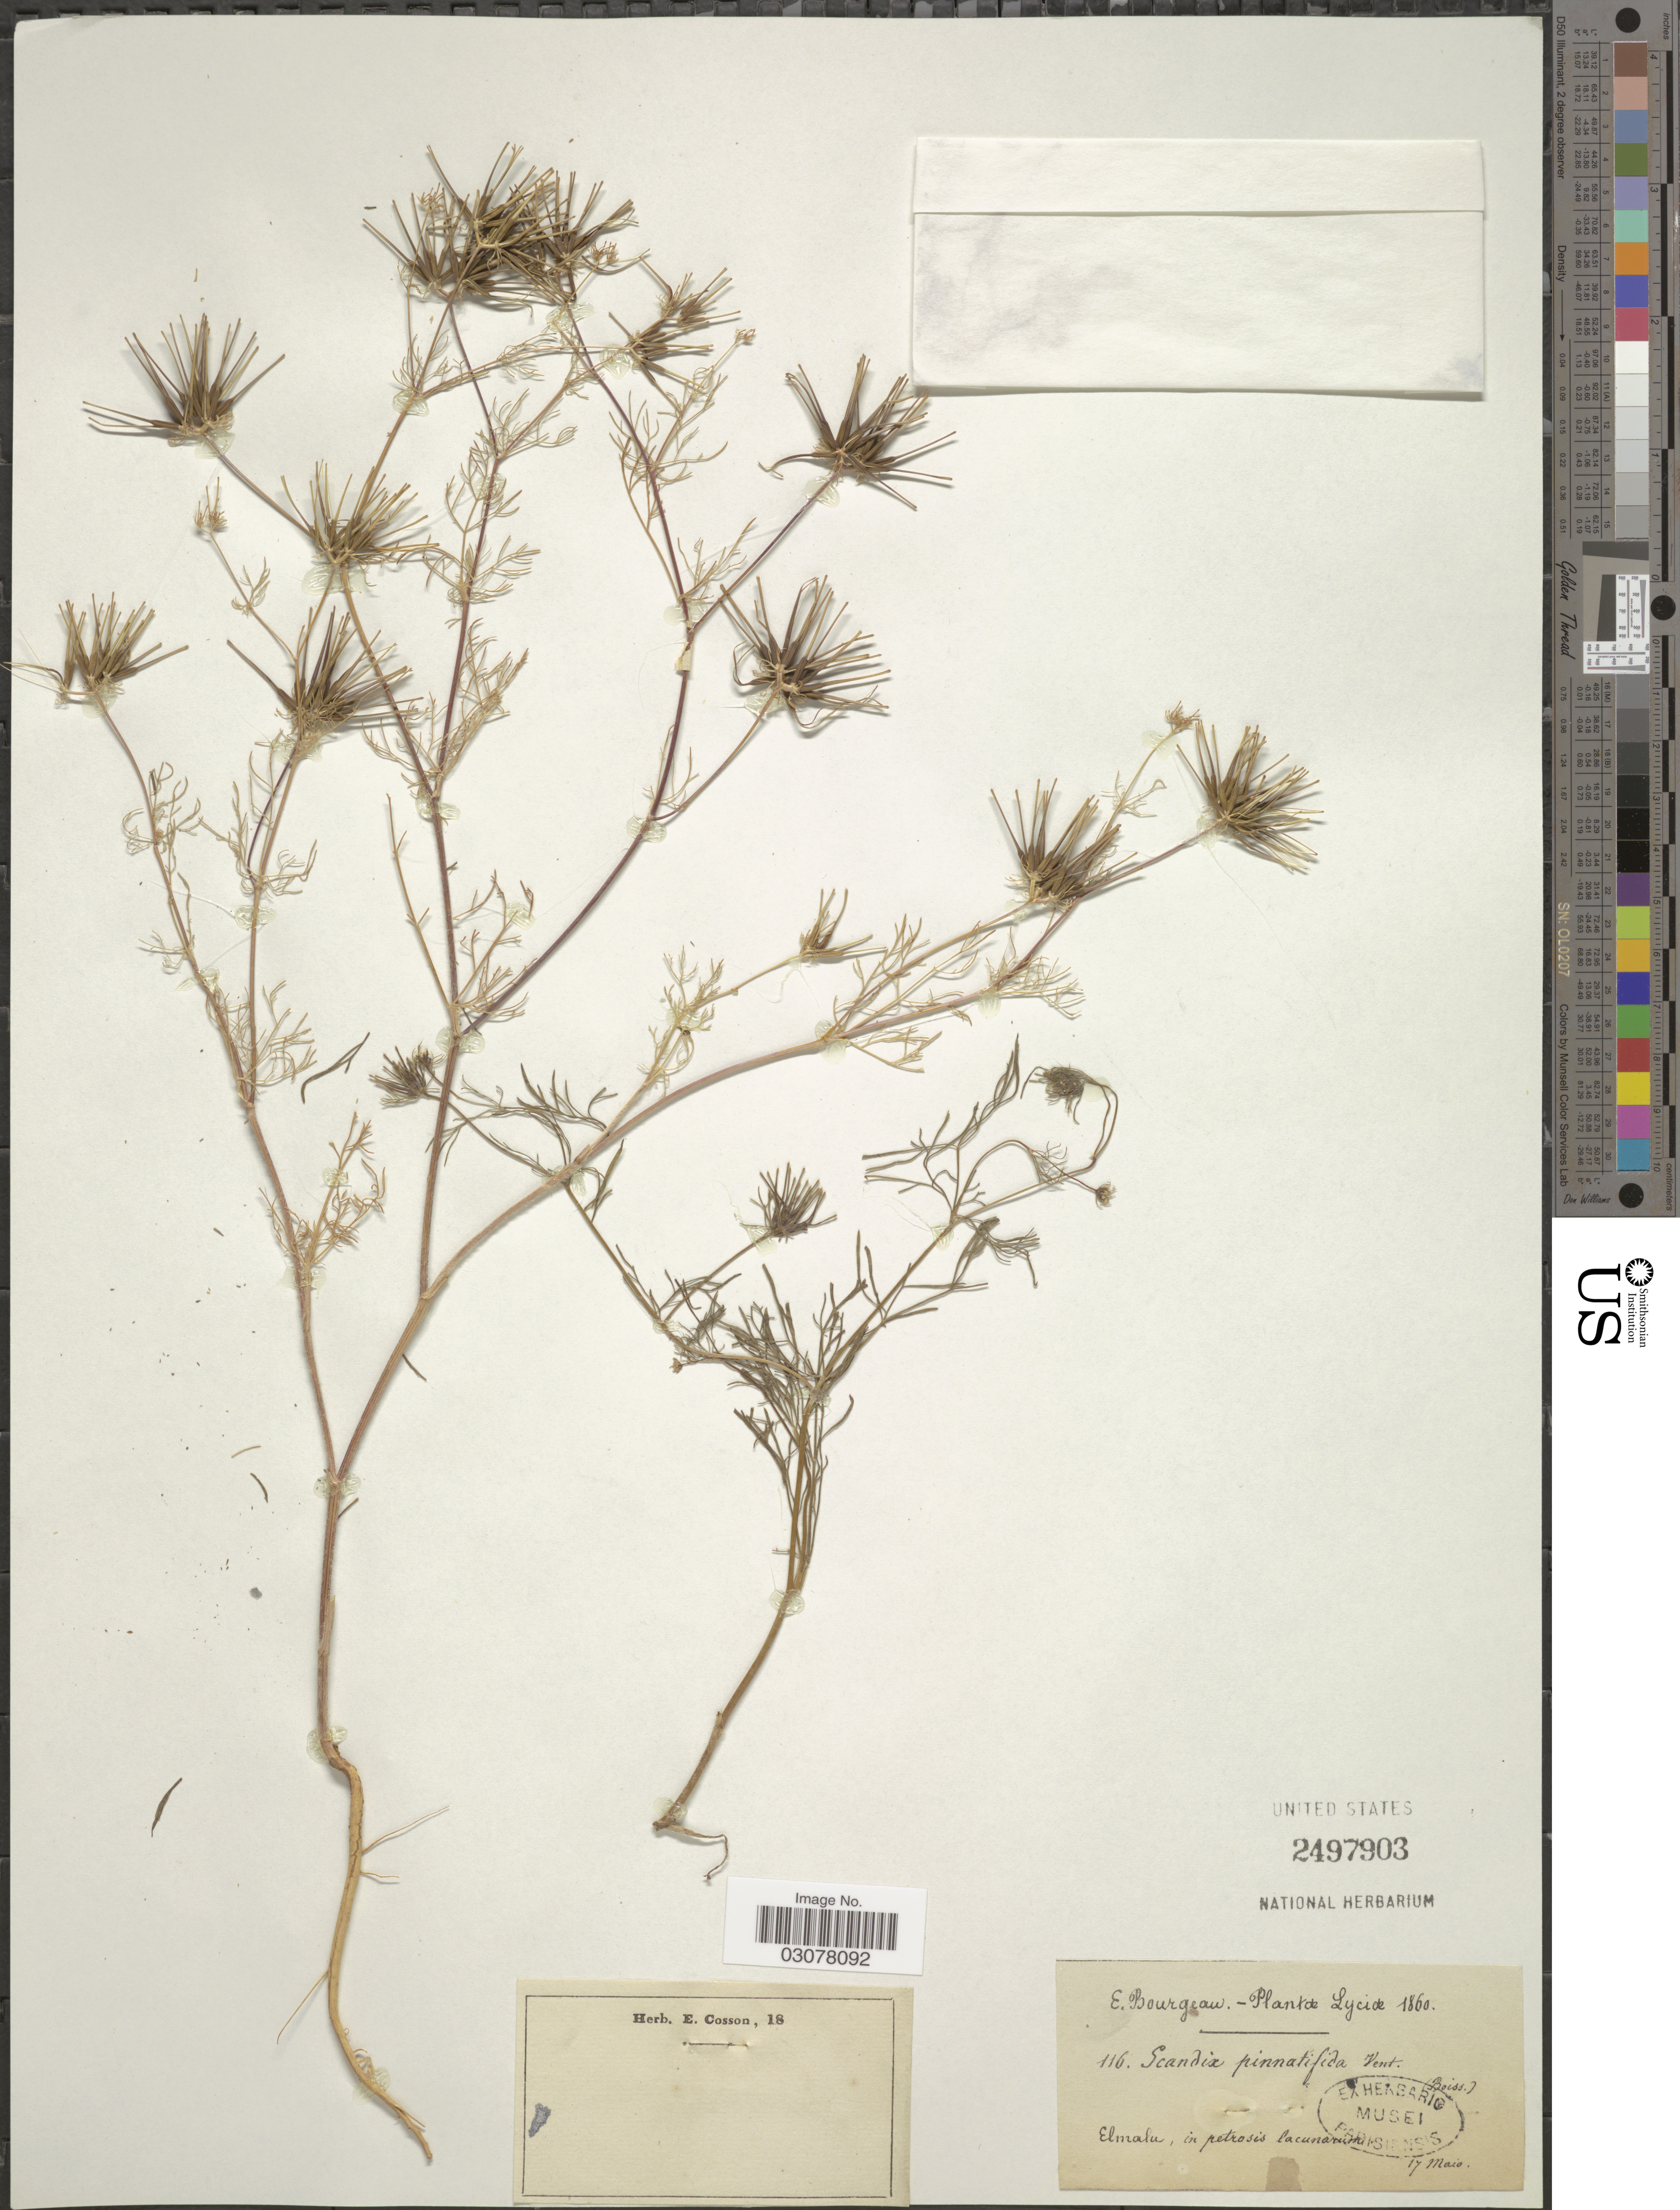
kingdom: Plantae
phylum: Tracheophyta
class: Magnoliopsida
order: Apiales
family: Apiaceae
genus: Scandix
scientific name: Scandix pinnatifida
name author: Vent.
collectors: E. Bourgeau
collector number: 116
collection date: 1860-05-17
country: Turkey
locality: Lyciae. Elmalu.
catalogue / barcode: US 2497903